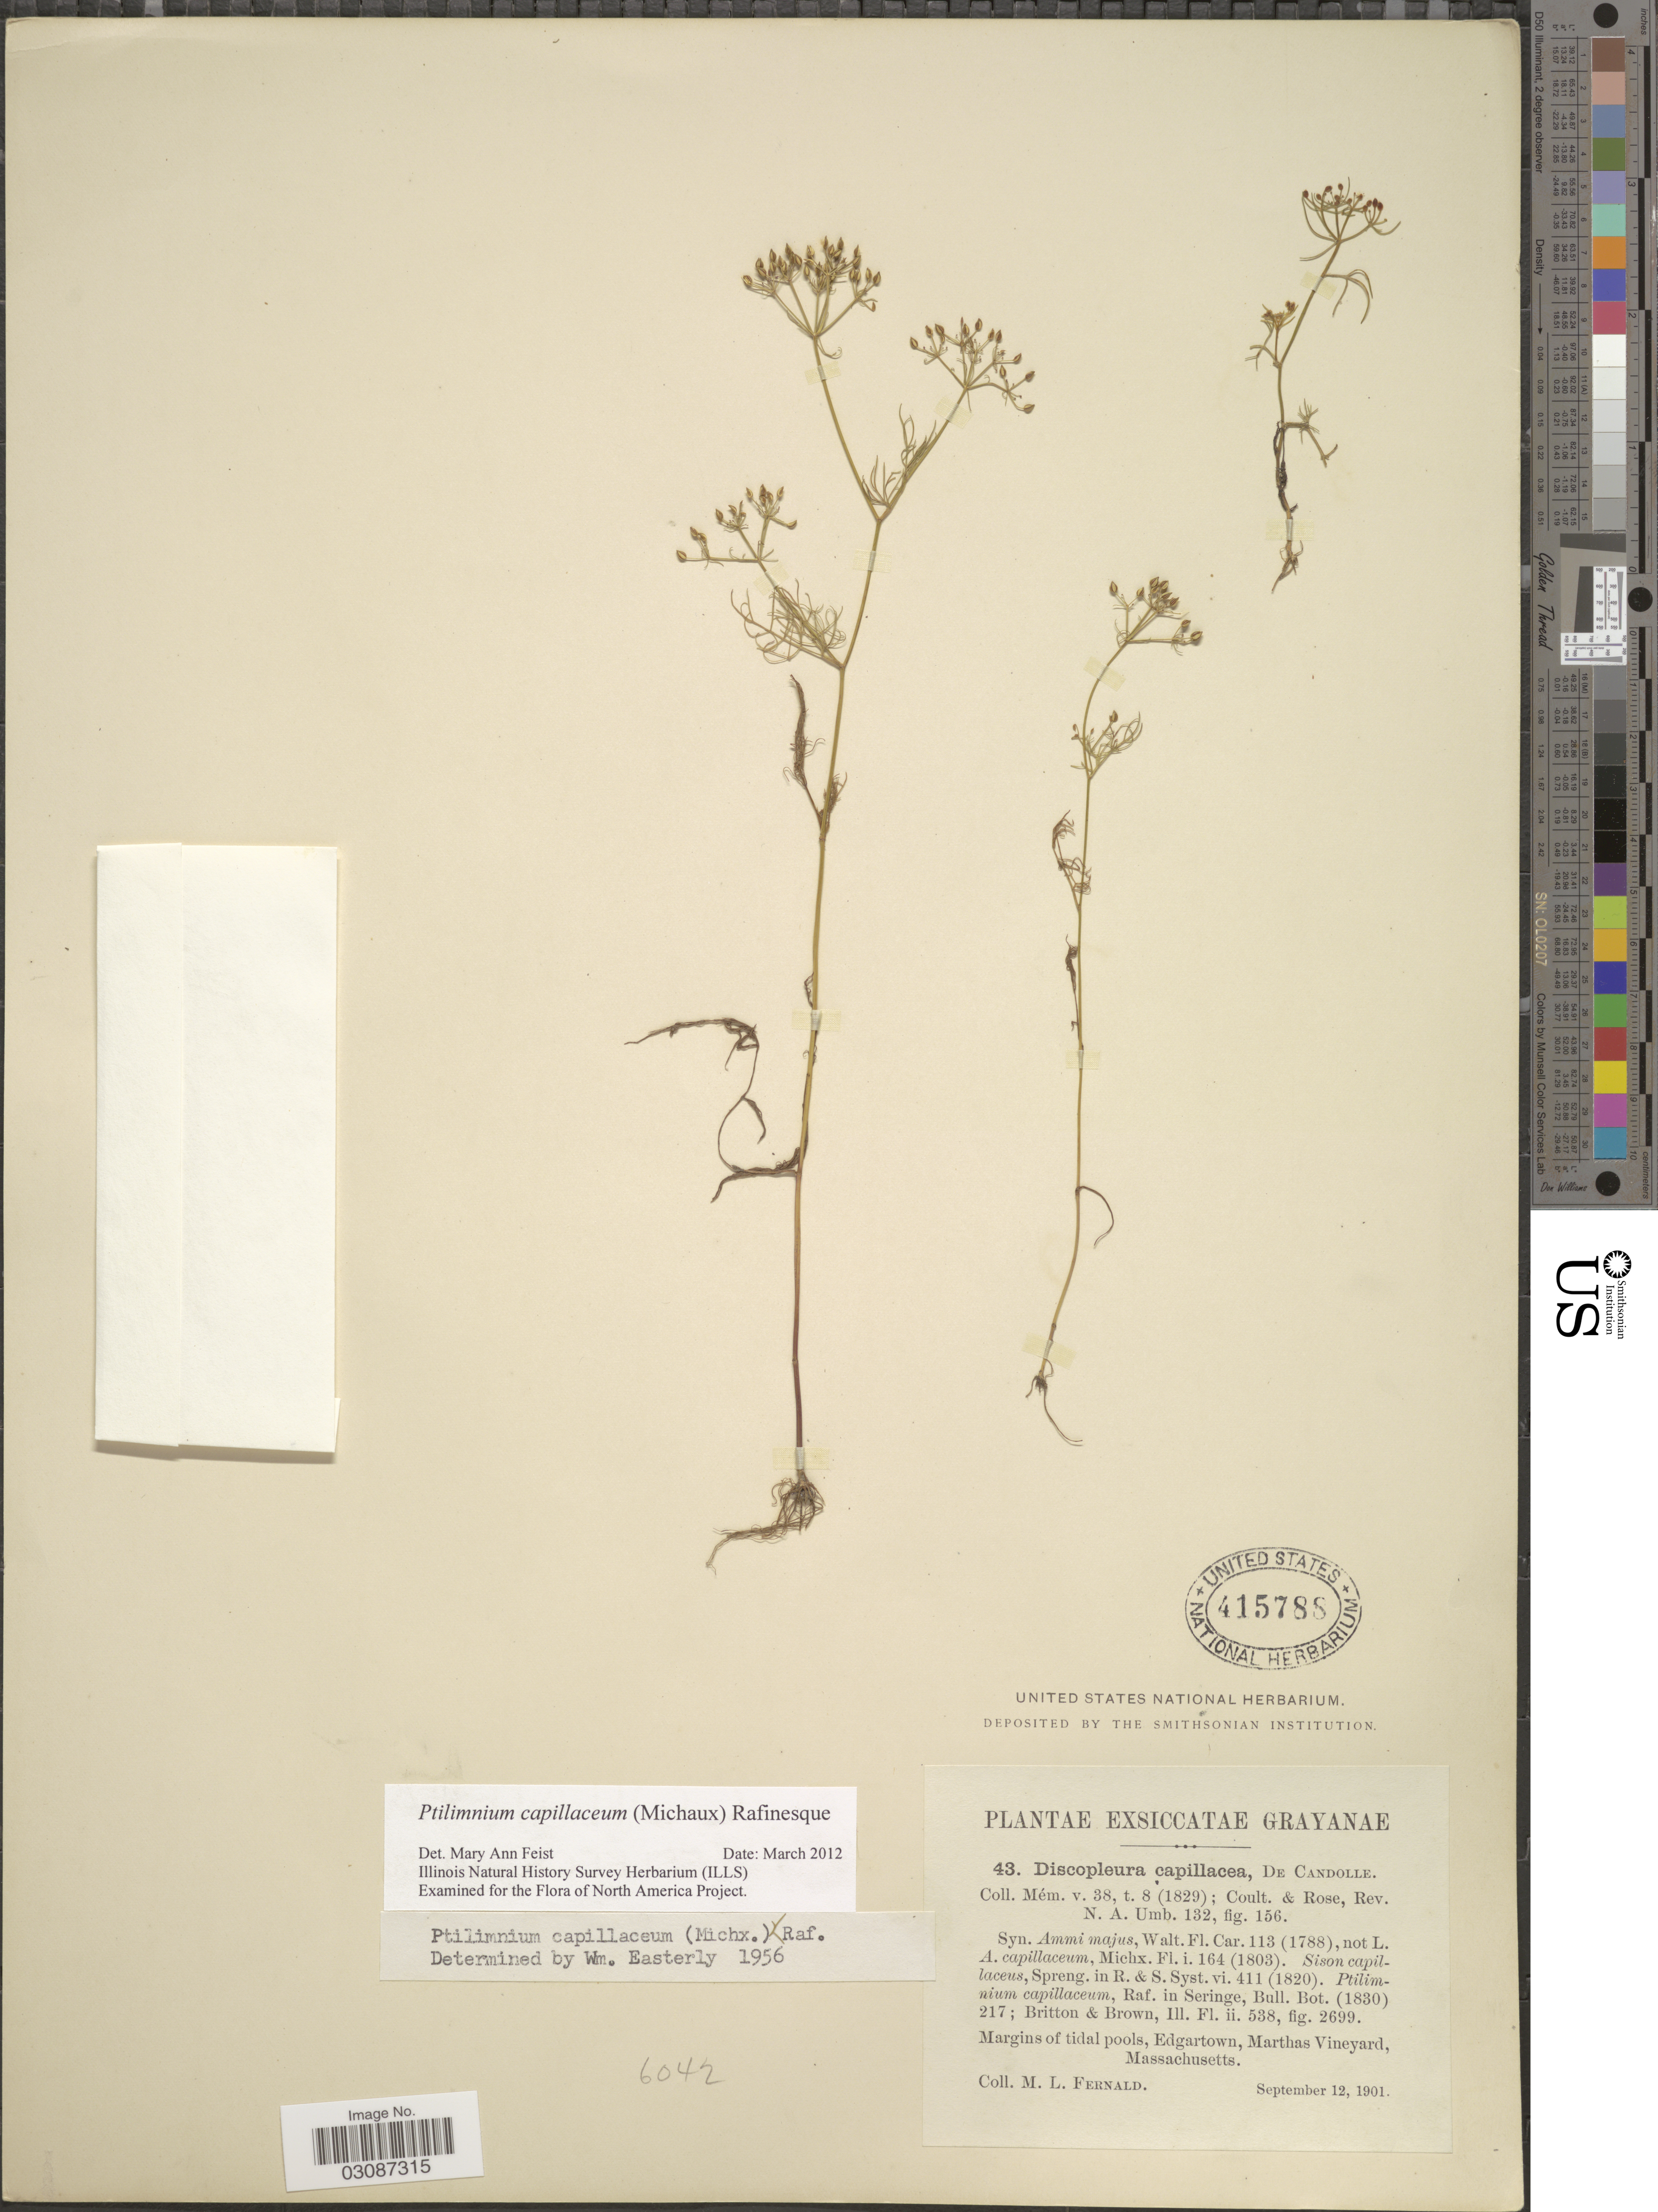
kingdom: Plantae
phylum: Tracheophyta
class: Magnoliopsida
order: Apiales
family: Apiaceae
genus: Ptilimnium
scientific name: Ptilimnium capillaceum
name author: (Michx.) Raf.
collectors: M. L. Fernald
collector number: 43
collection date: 1901-09-12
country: United States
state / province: Massachusetts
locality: Grayanae. Margins of pools, Edgartown, Marthas Vineyard.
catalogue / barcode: US 415788